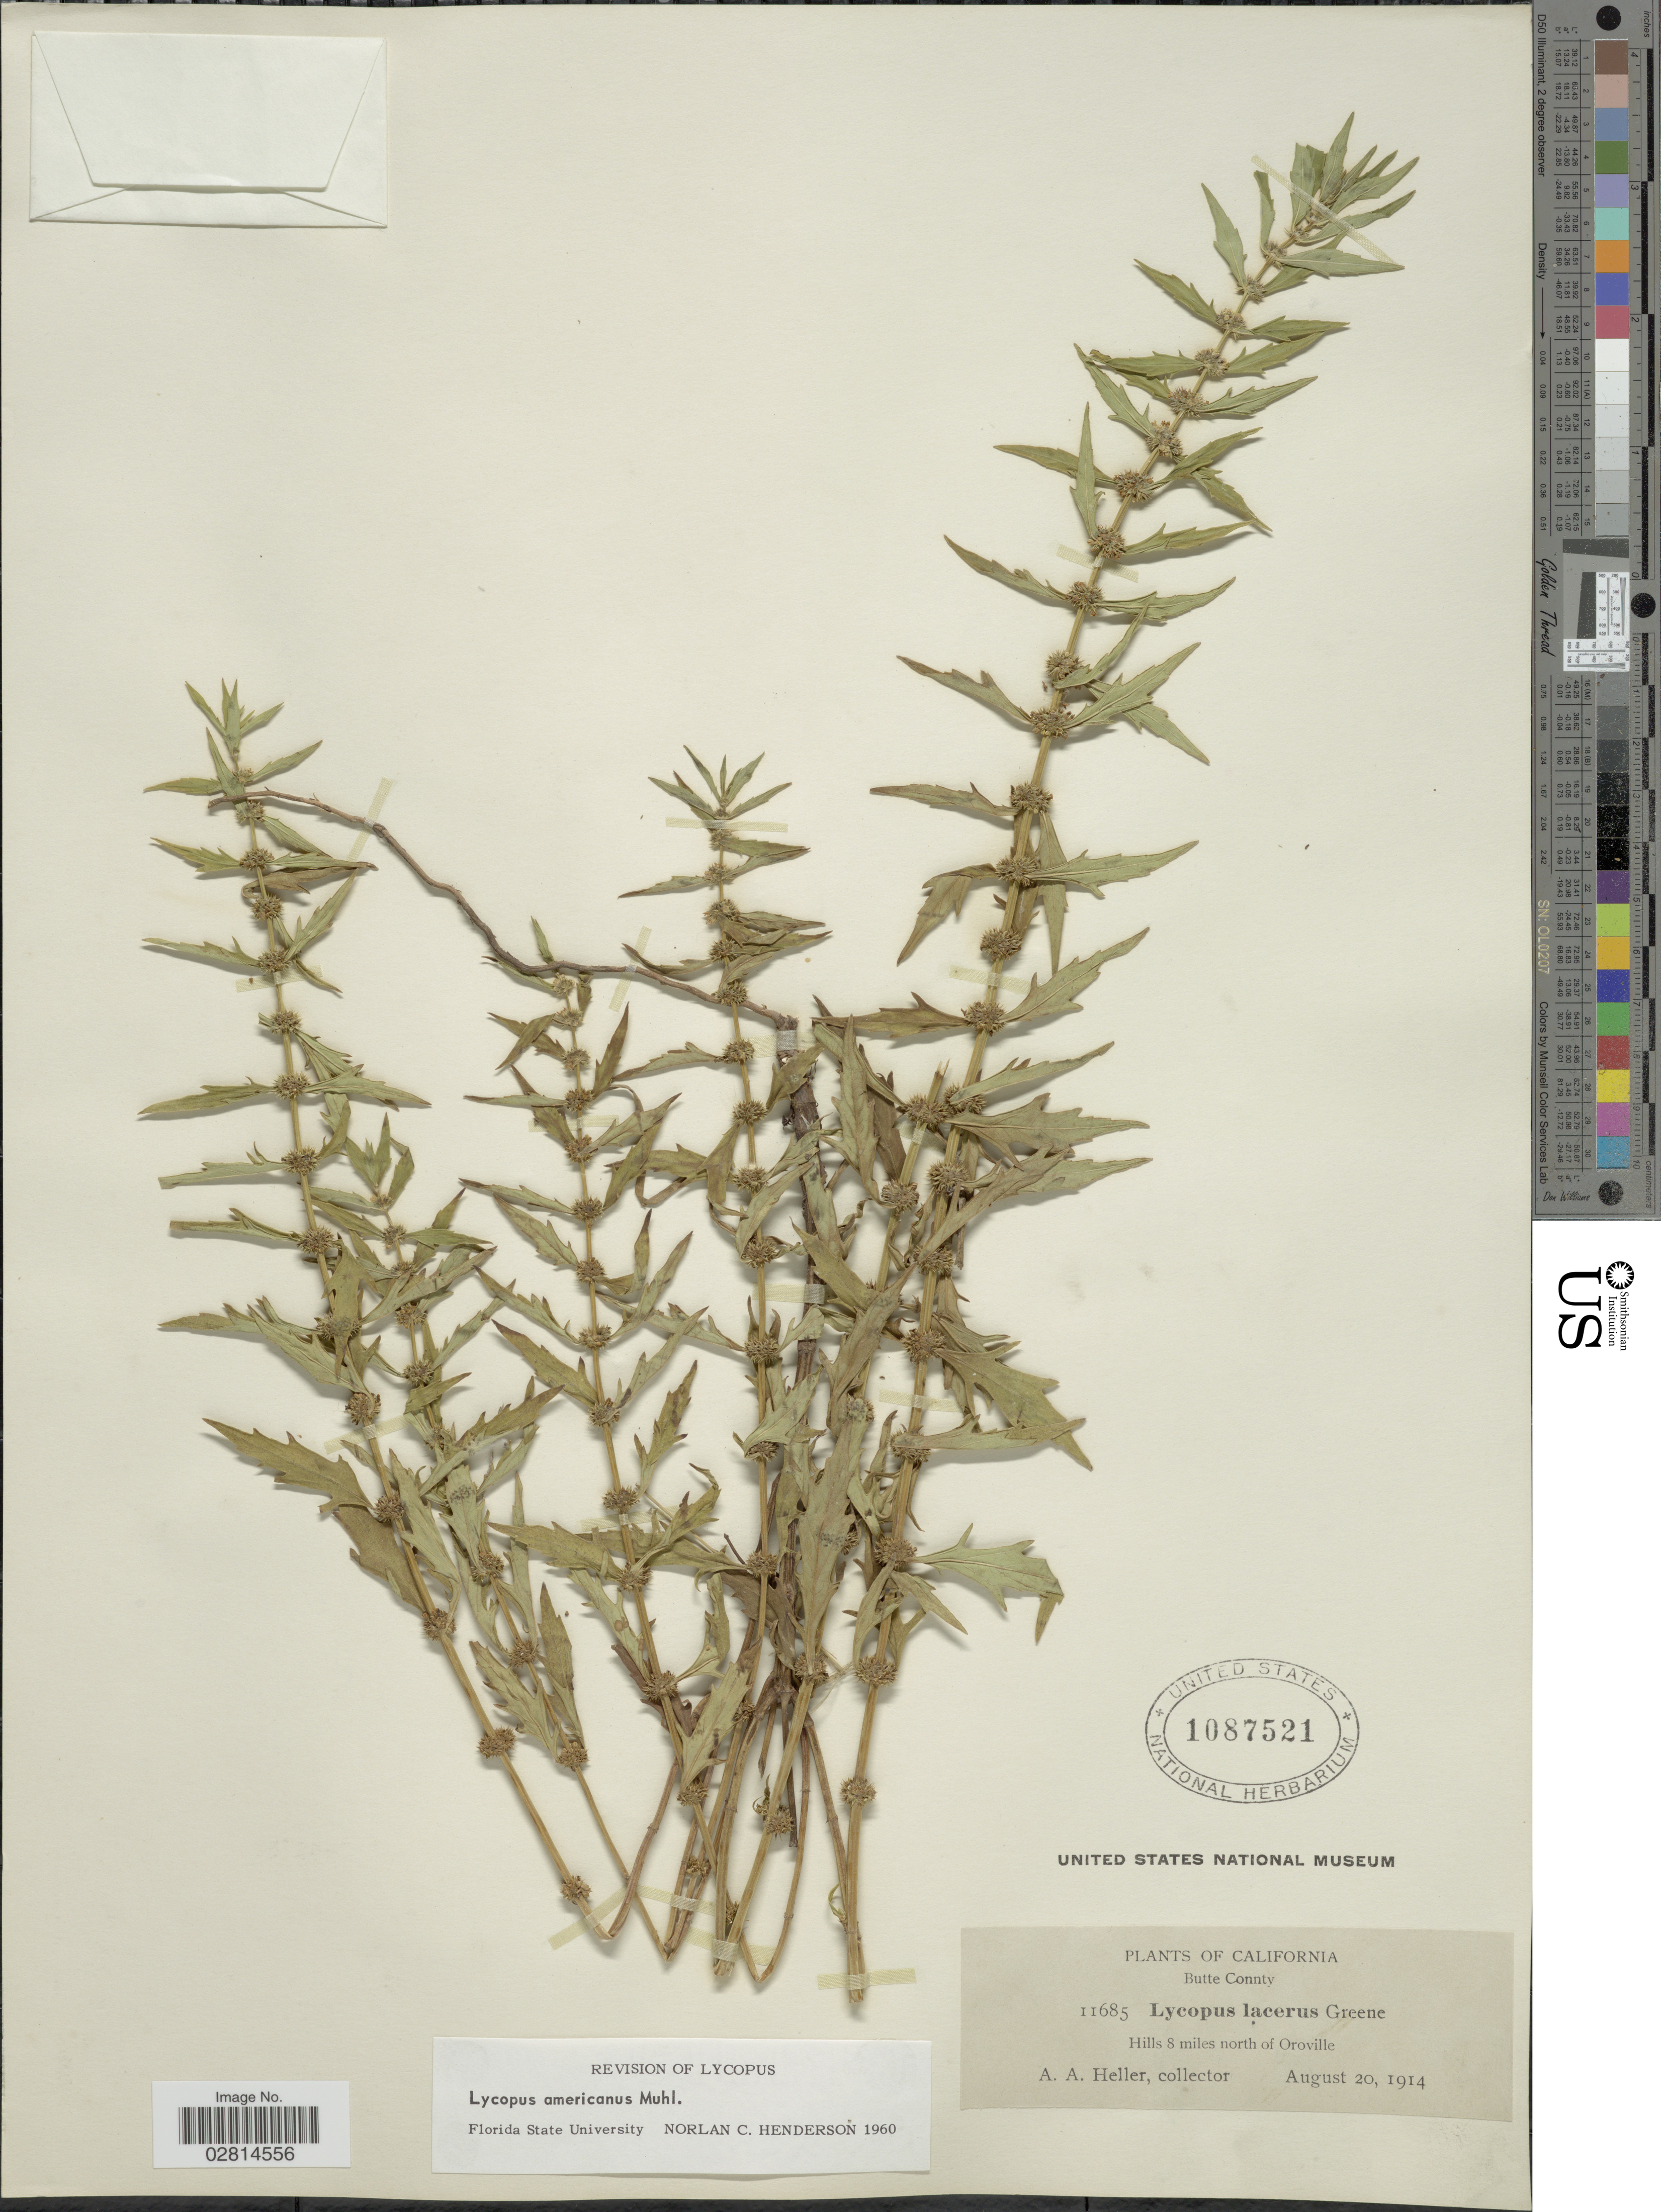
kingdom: Plantae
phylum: Tracheophyta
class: Magnoliopsida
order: Lamiales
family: Lamiaceae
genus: Lycopus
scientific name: Lycopus americanus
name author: Muhl. ex W.P.C. Barton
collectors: A. A. Heller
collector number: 11685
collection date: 1914-08-20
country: United States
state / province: California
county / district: Butte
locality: Butte County. Hills 8 miles north of Oroville.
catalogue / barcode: US 1087521